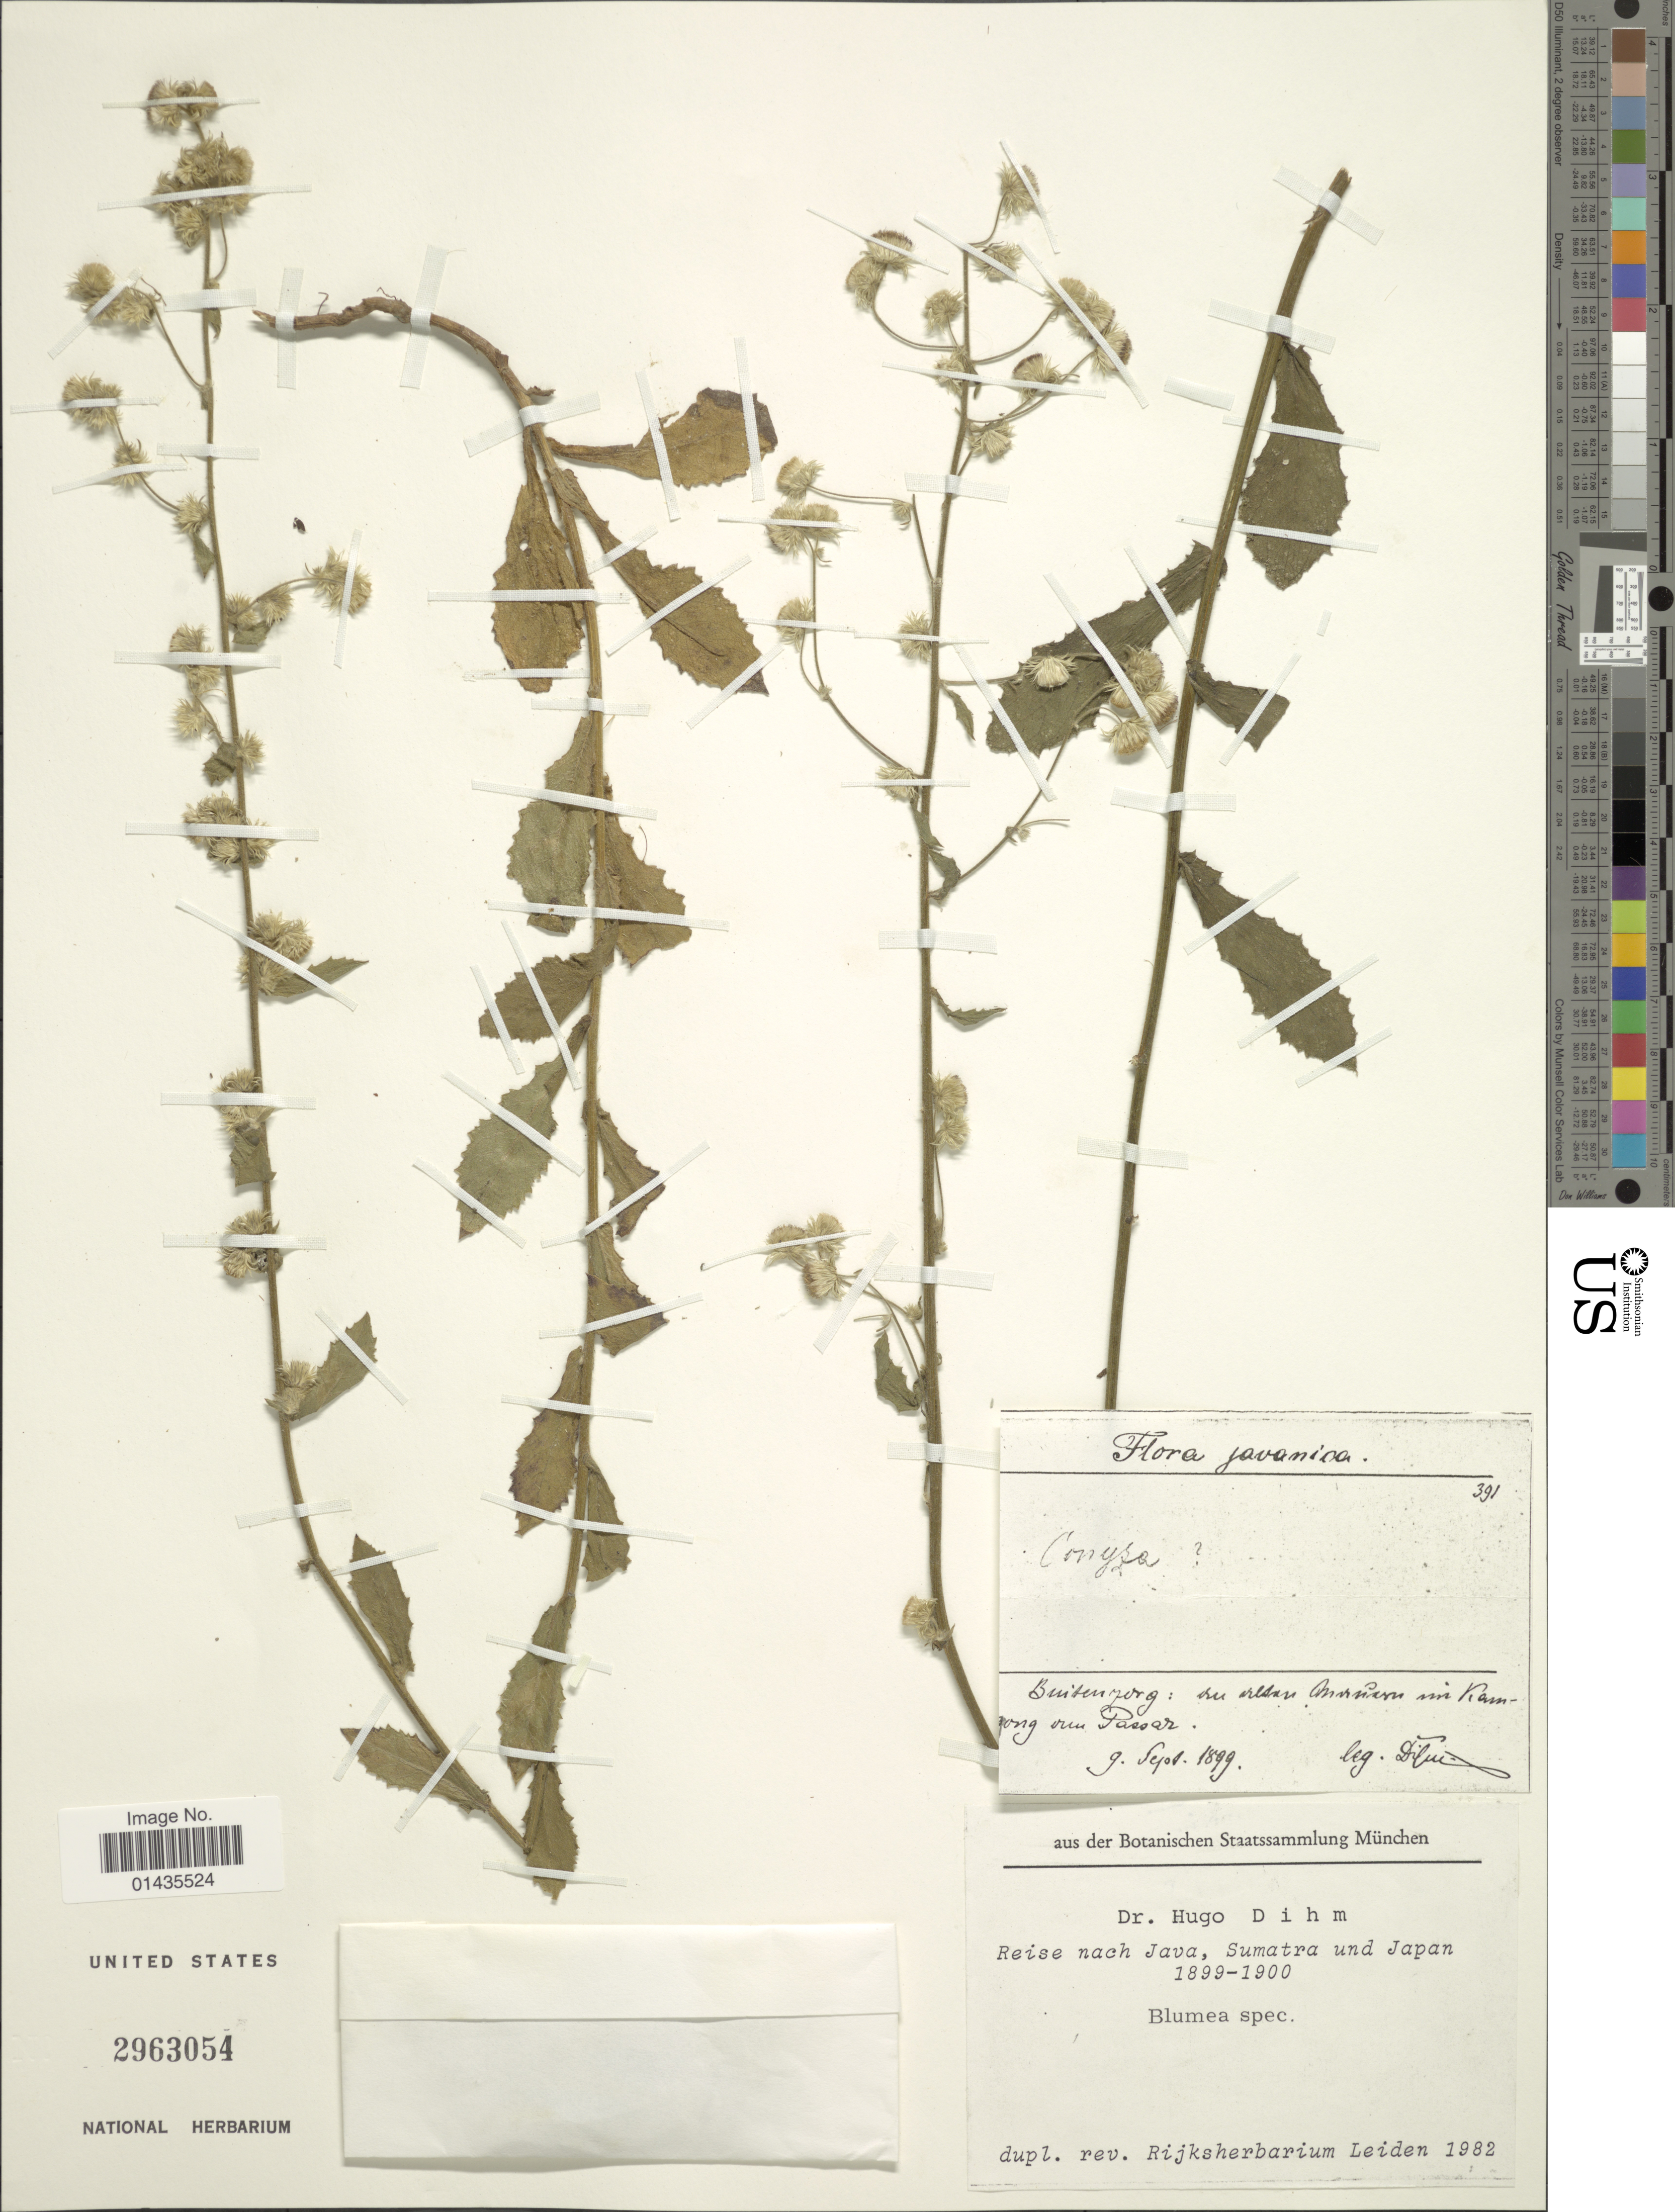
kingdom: Plantae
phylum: Tracheophyta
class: Magnoliopsida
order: Asterales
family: Asteraceae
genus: Blumea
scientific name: Blumea sp.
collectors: H. Dihm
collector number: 391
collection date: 1899-09-09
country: Indonesia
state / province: Java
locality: Javanica, Buitenzorg, du villan [illegible text] im Kampong oun Passar[interpreted]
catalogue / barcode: US 2963054